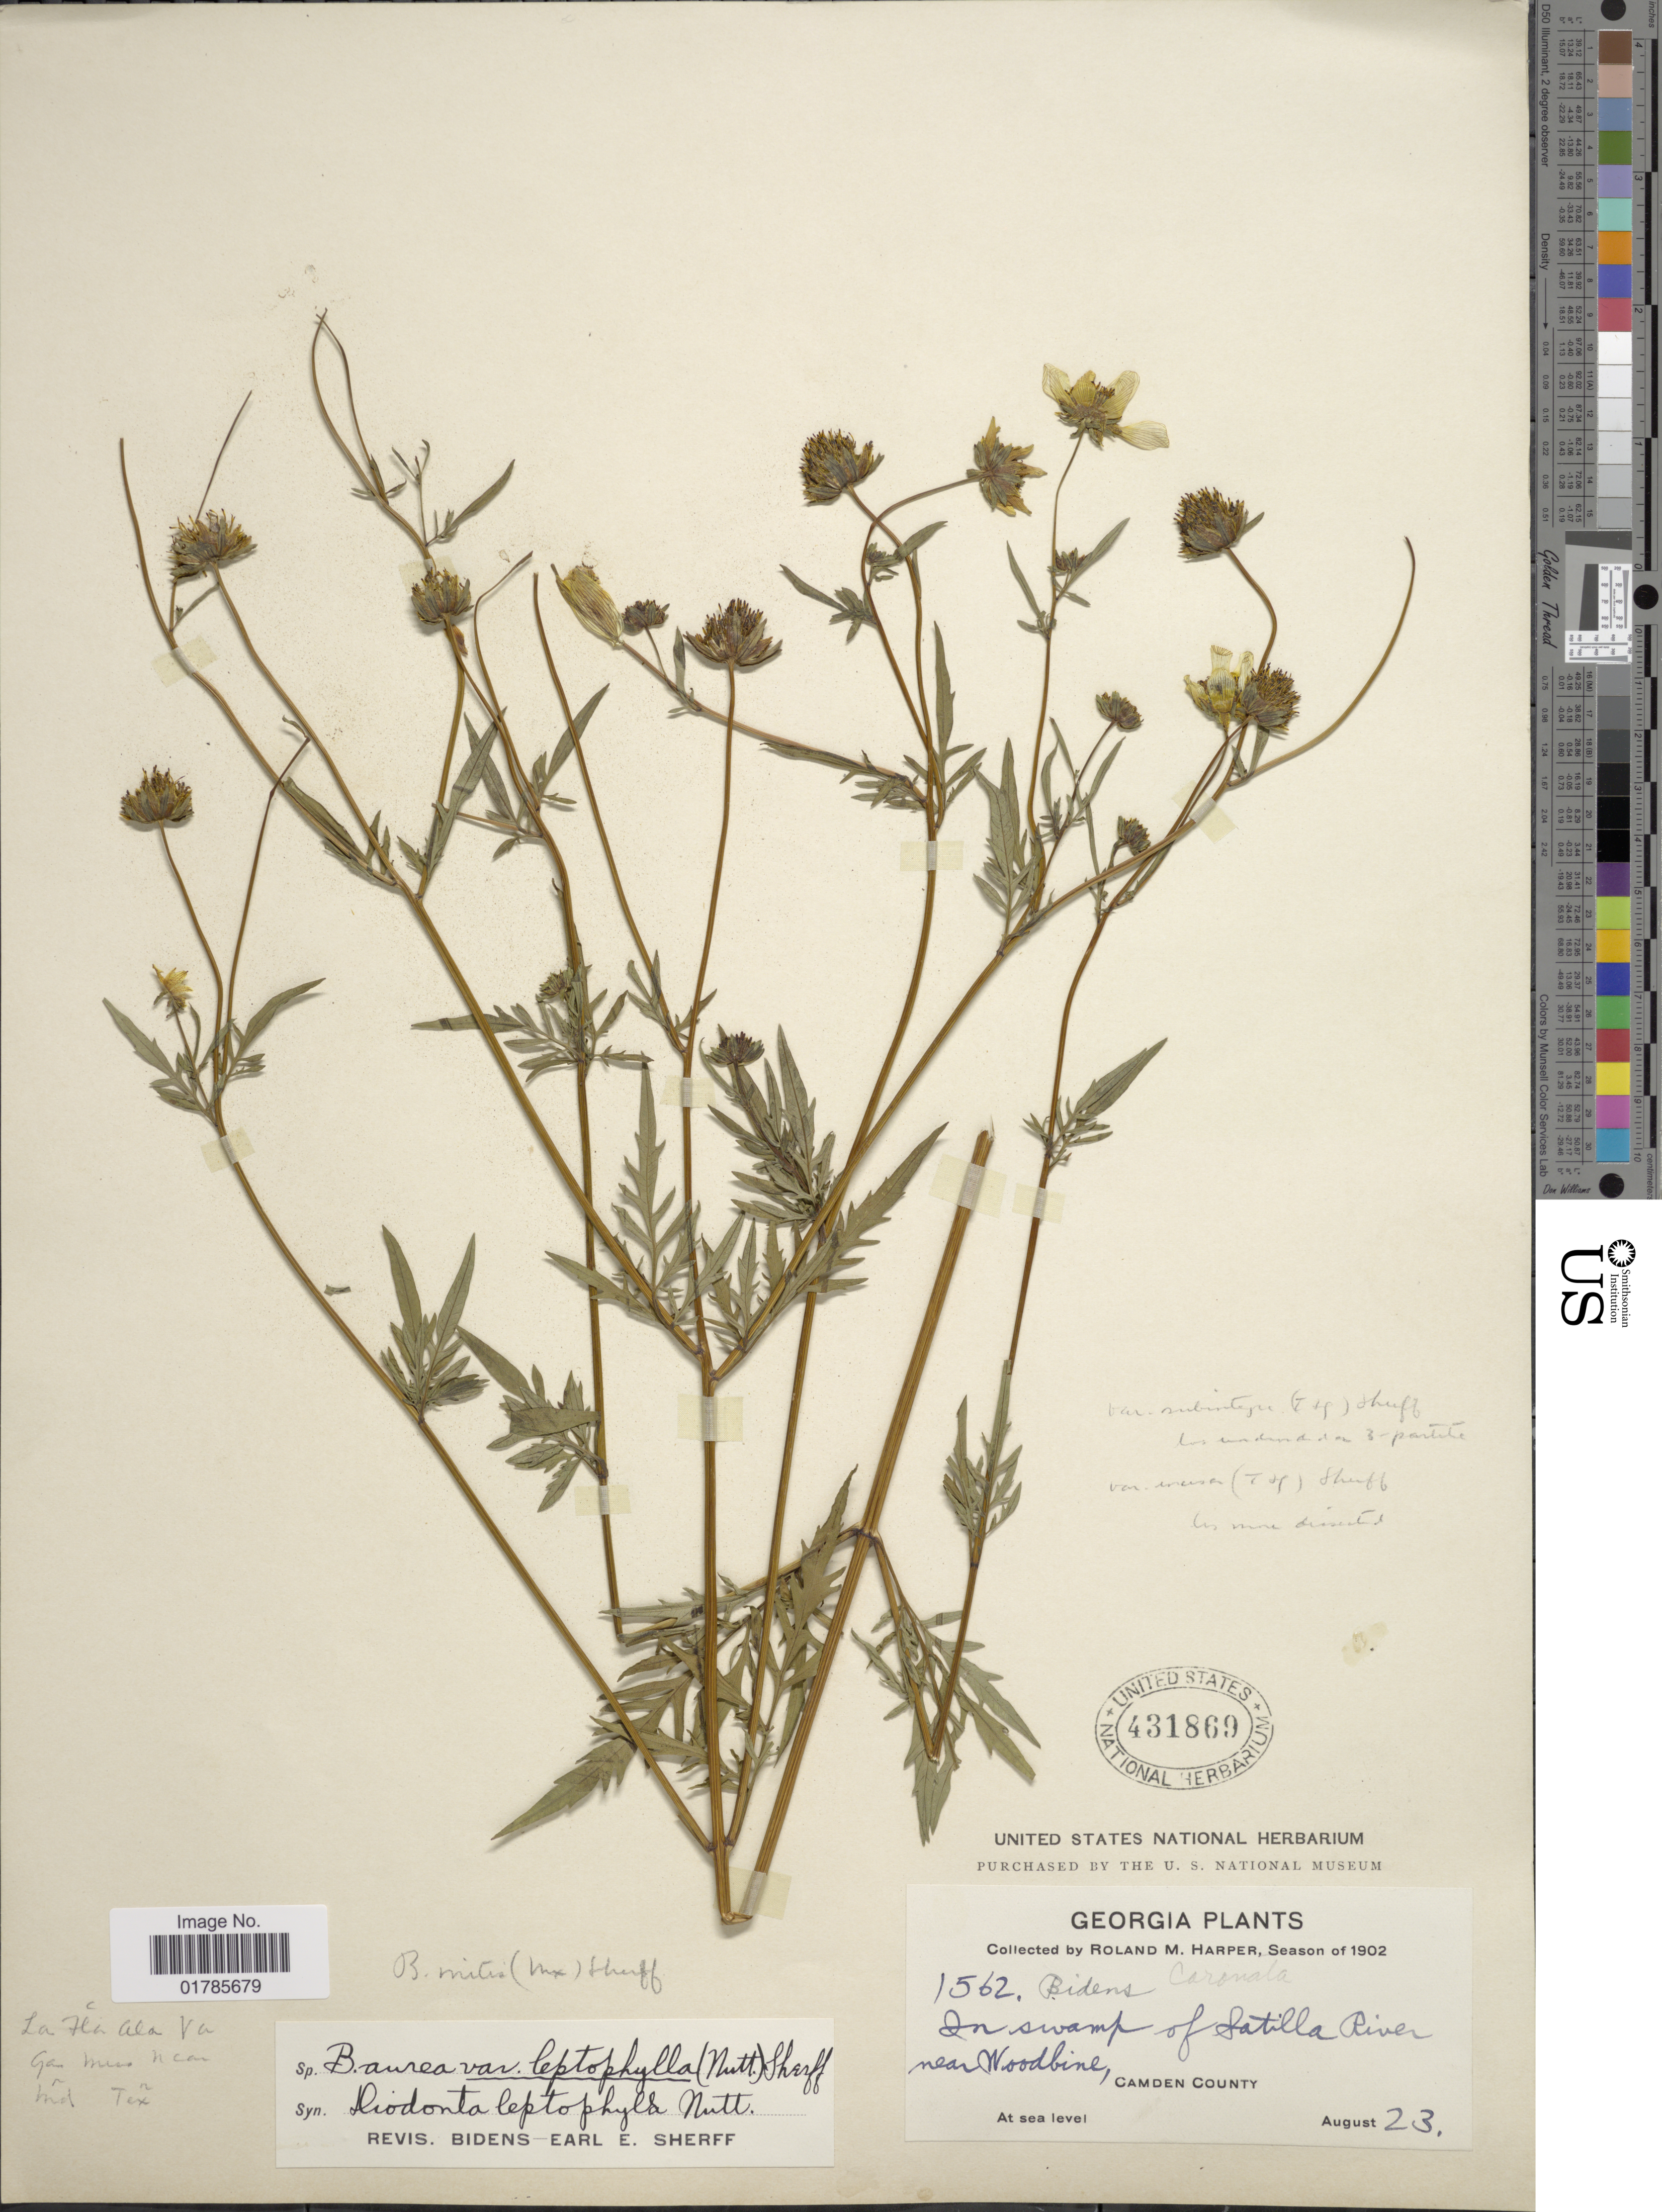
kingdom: Plantae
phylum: Tracheophyta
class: Magnoliopsida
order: Asterales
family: Asteraceae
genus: Bidens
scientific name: Bidens aurea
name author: (Aiton) Sherff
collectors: R. M. Harper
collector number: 1562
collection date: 1902-08-23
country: United States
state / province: Georgia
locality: In swamp of Satilla River, near Woodbine, Camden County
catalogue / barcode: US 431869